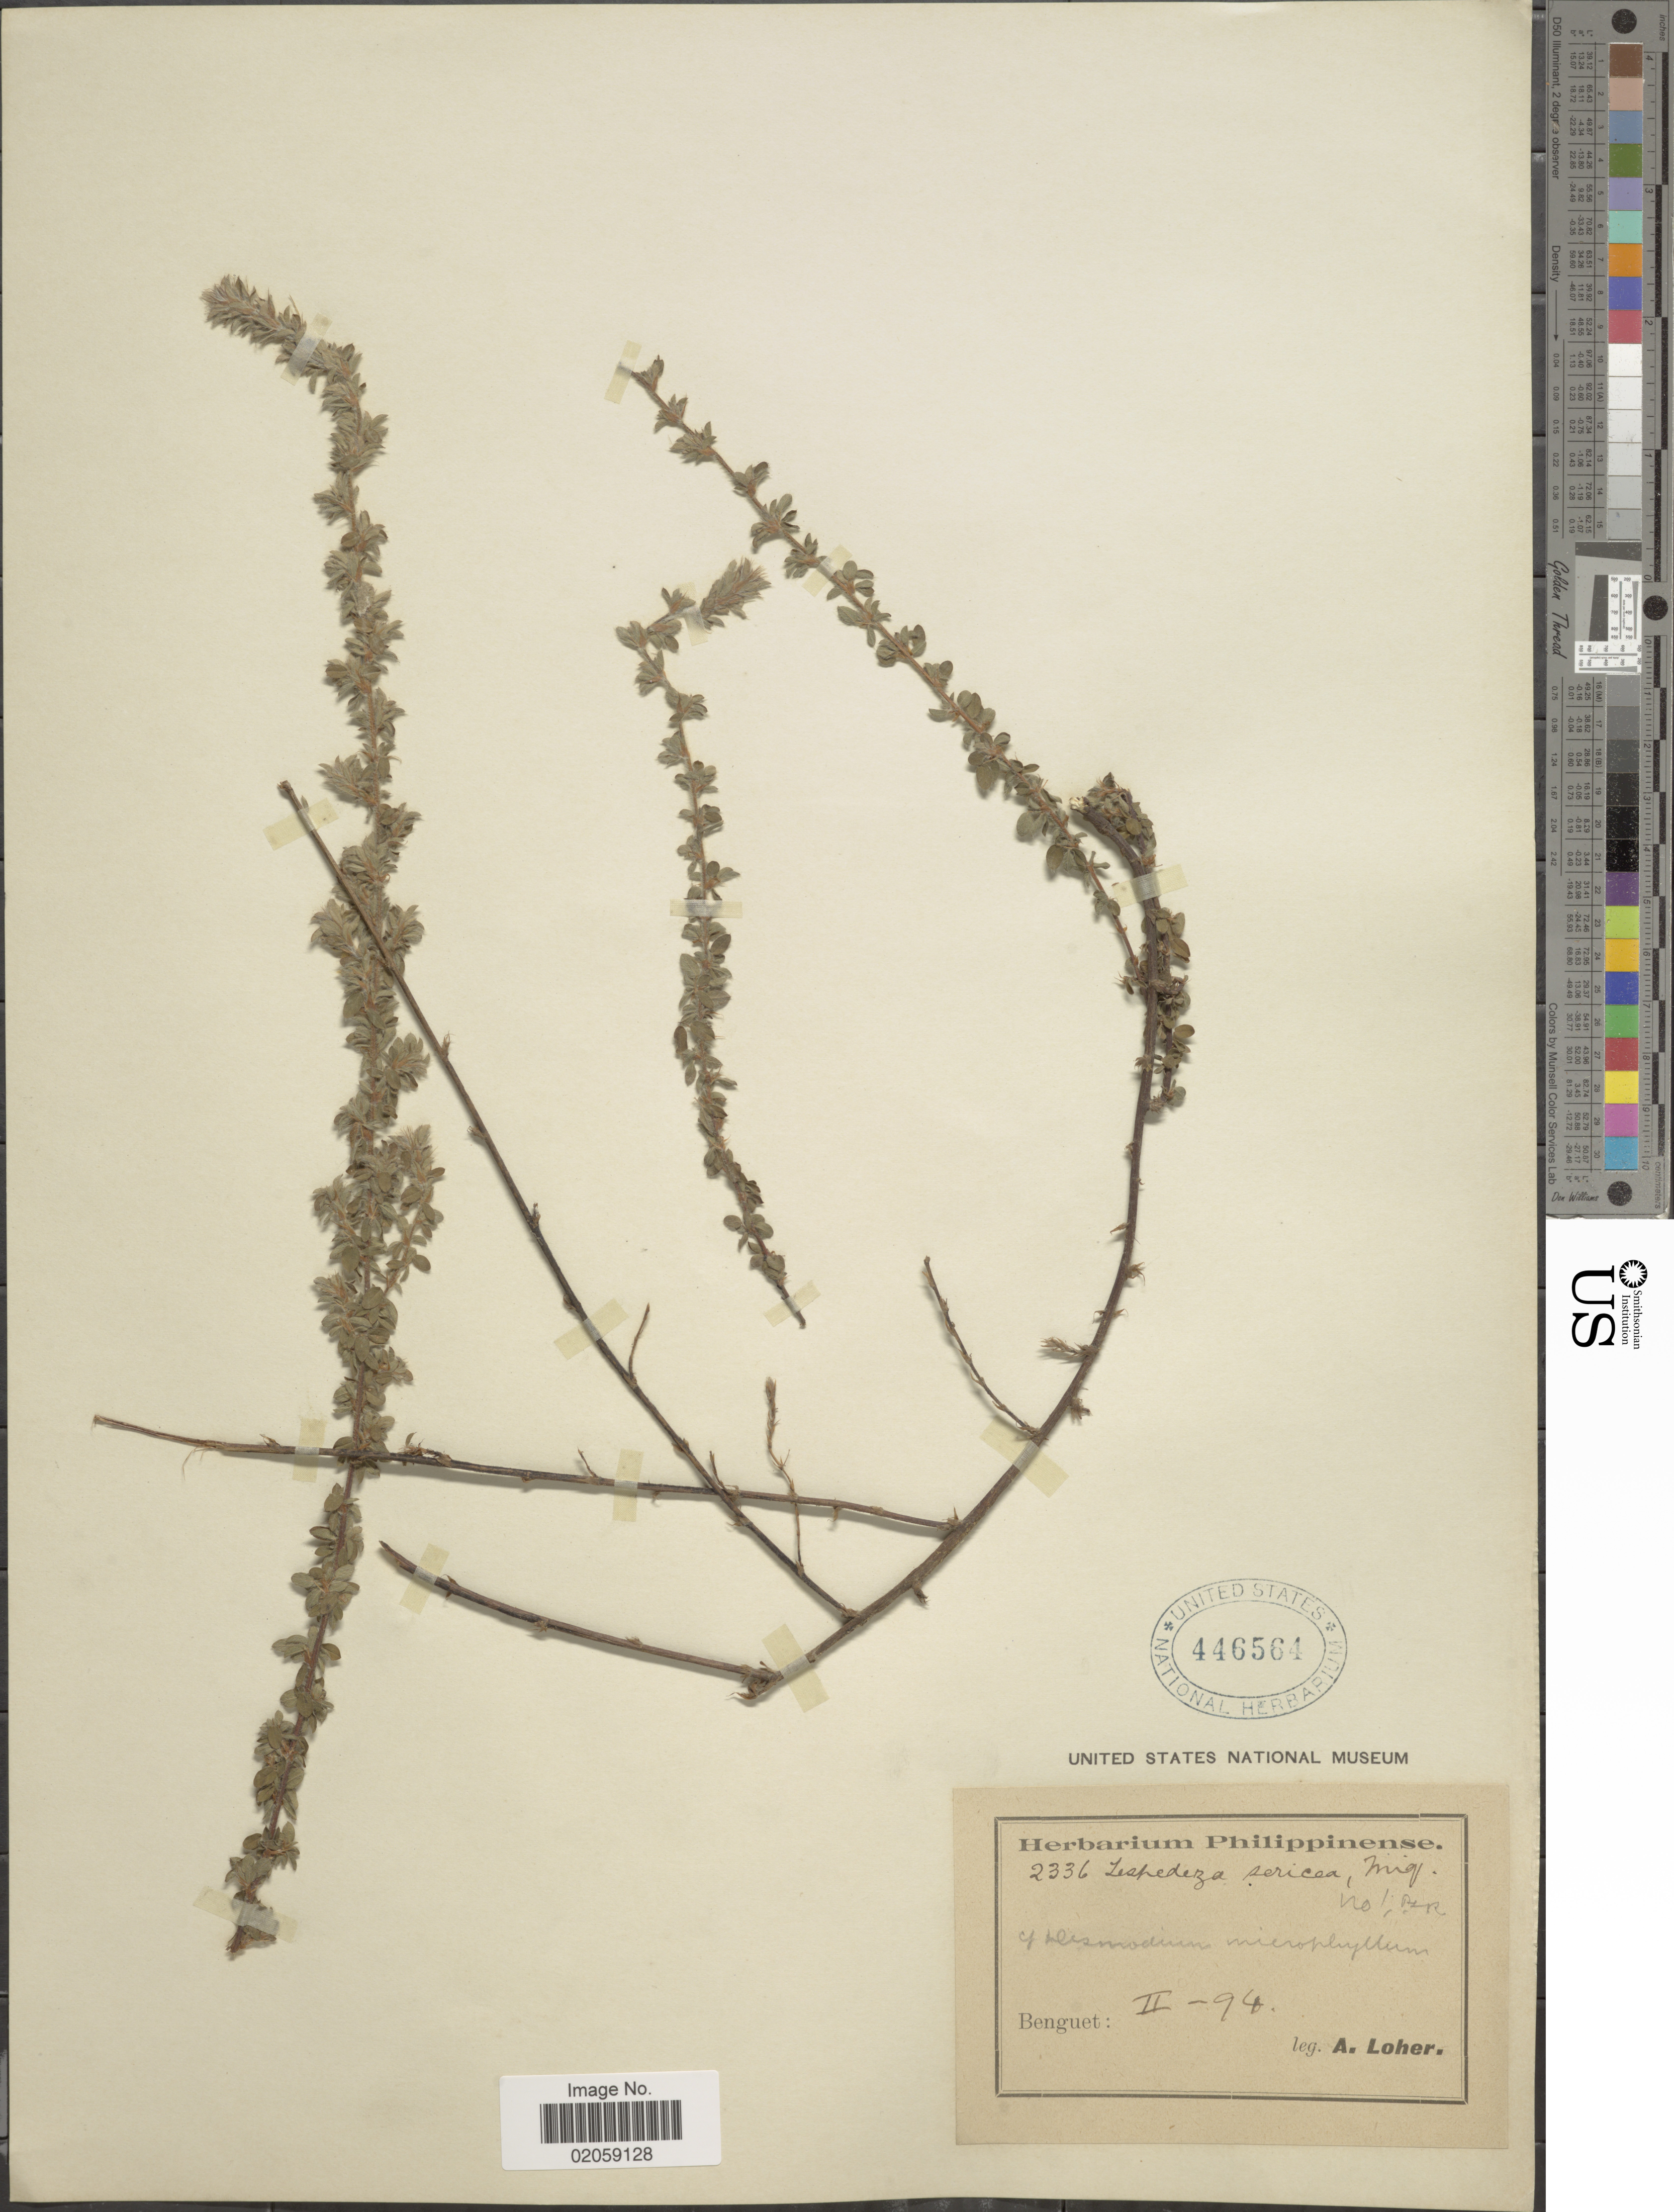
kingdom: Plantae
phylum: Tracheophyta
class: Magnoliopsida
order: Fabales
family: Fabaceae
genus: Leptodesmia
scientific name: Leptodesmia microphylla var. microphylla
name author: (Thunb.) H. Ohashi & K. Ohashi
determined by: Strong, Mark T., (BOT), Smithsonian Institution - National Museum of Natural History (UNITED STATES)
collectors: A. Loher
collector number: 2336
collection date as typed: Transcribed d/m/y: /2/94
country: Philippines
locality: Benguet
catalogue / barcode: US 446564